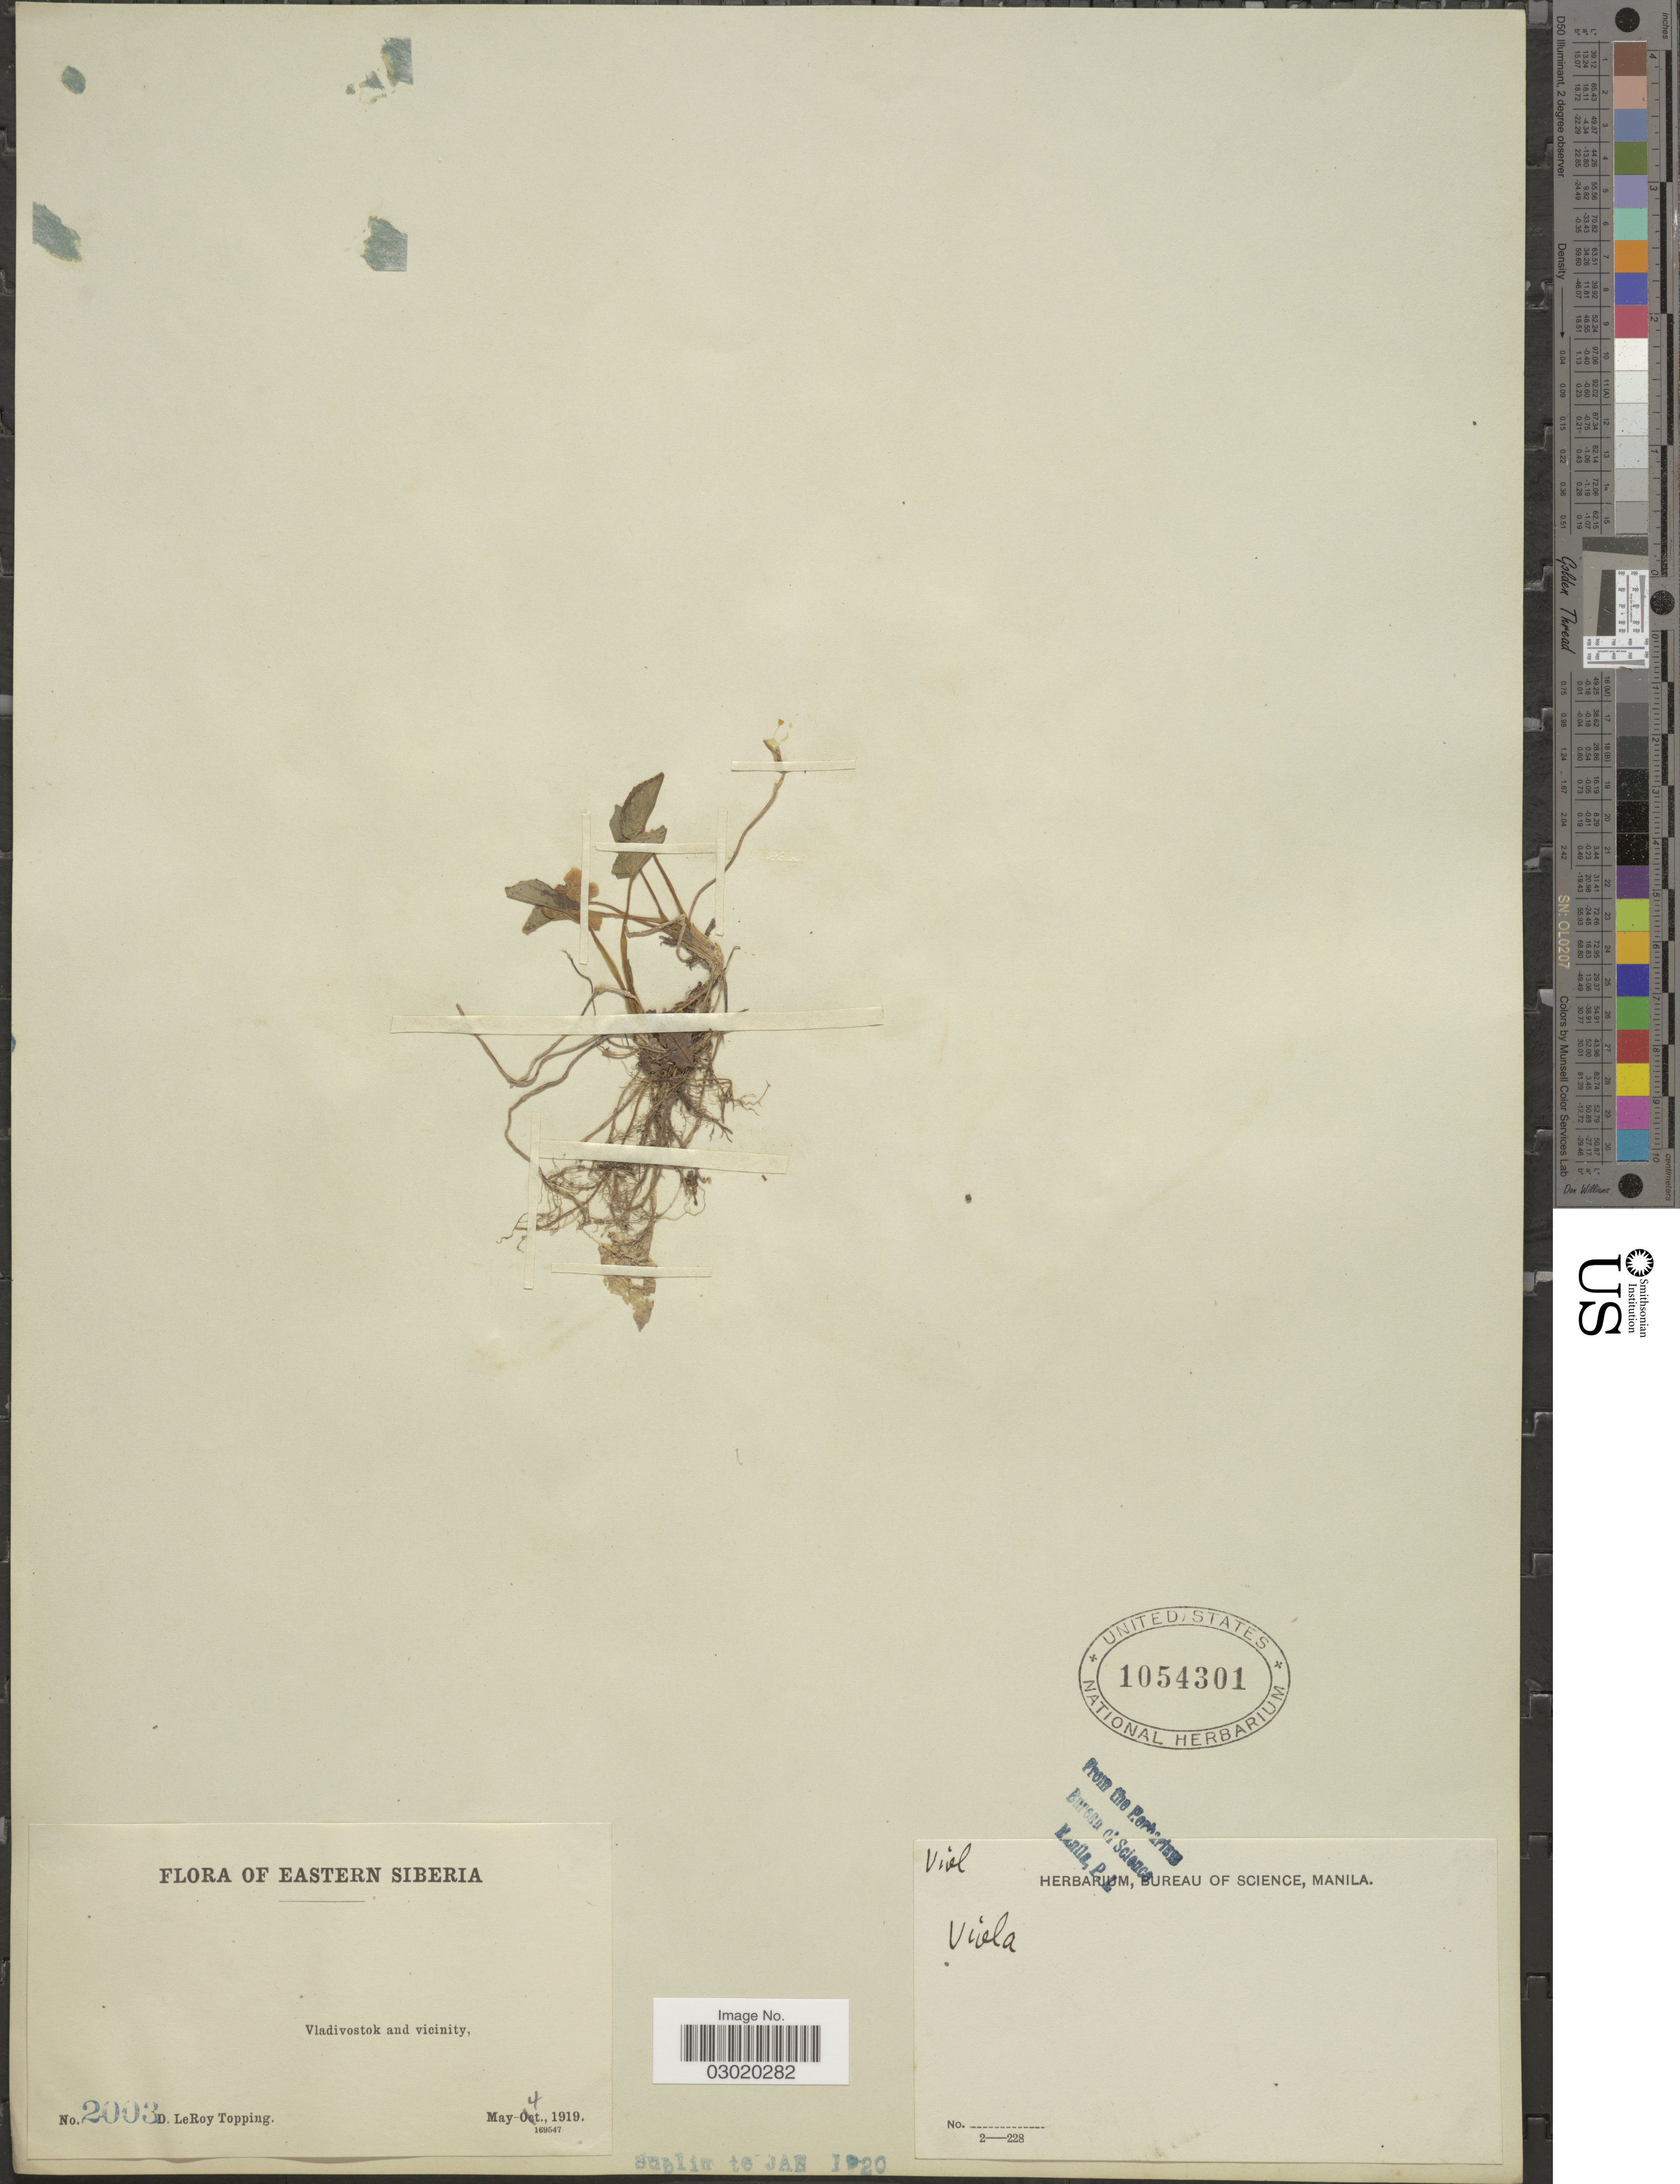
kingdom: Plantae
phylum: Tracheophyta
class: Magnoliopsida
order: Malpighiales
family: Violaceae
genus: Viola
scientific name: Viola sp.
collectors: D. L. Topping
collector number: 2003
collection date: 1919-05-04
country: Russian Federation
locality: Eastern Siberia, Vladivostok and vicinity.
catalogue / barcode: US 1054301